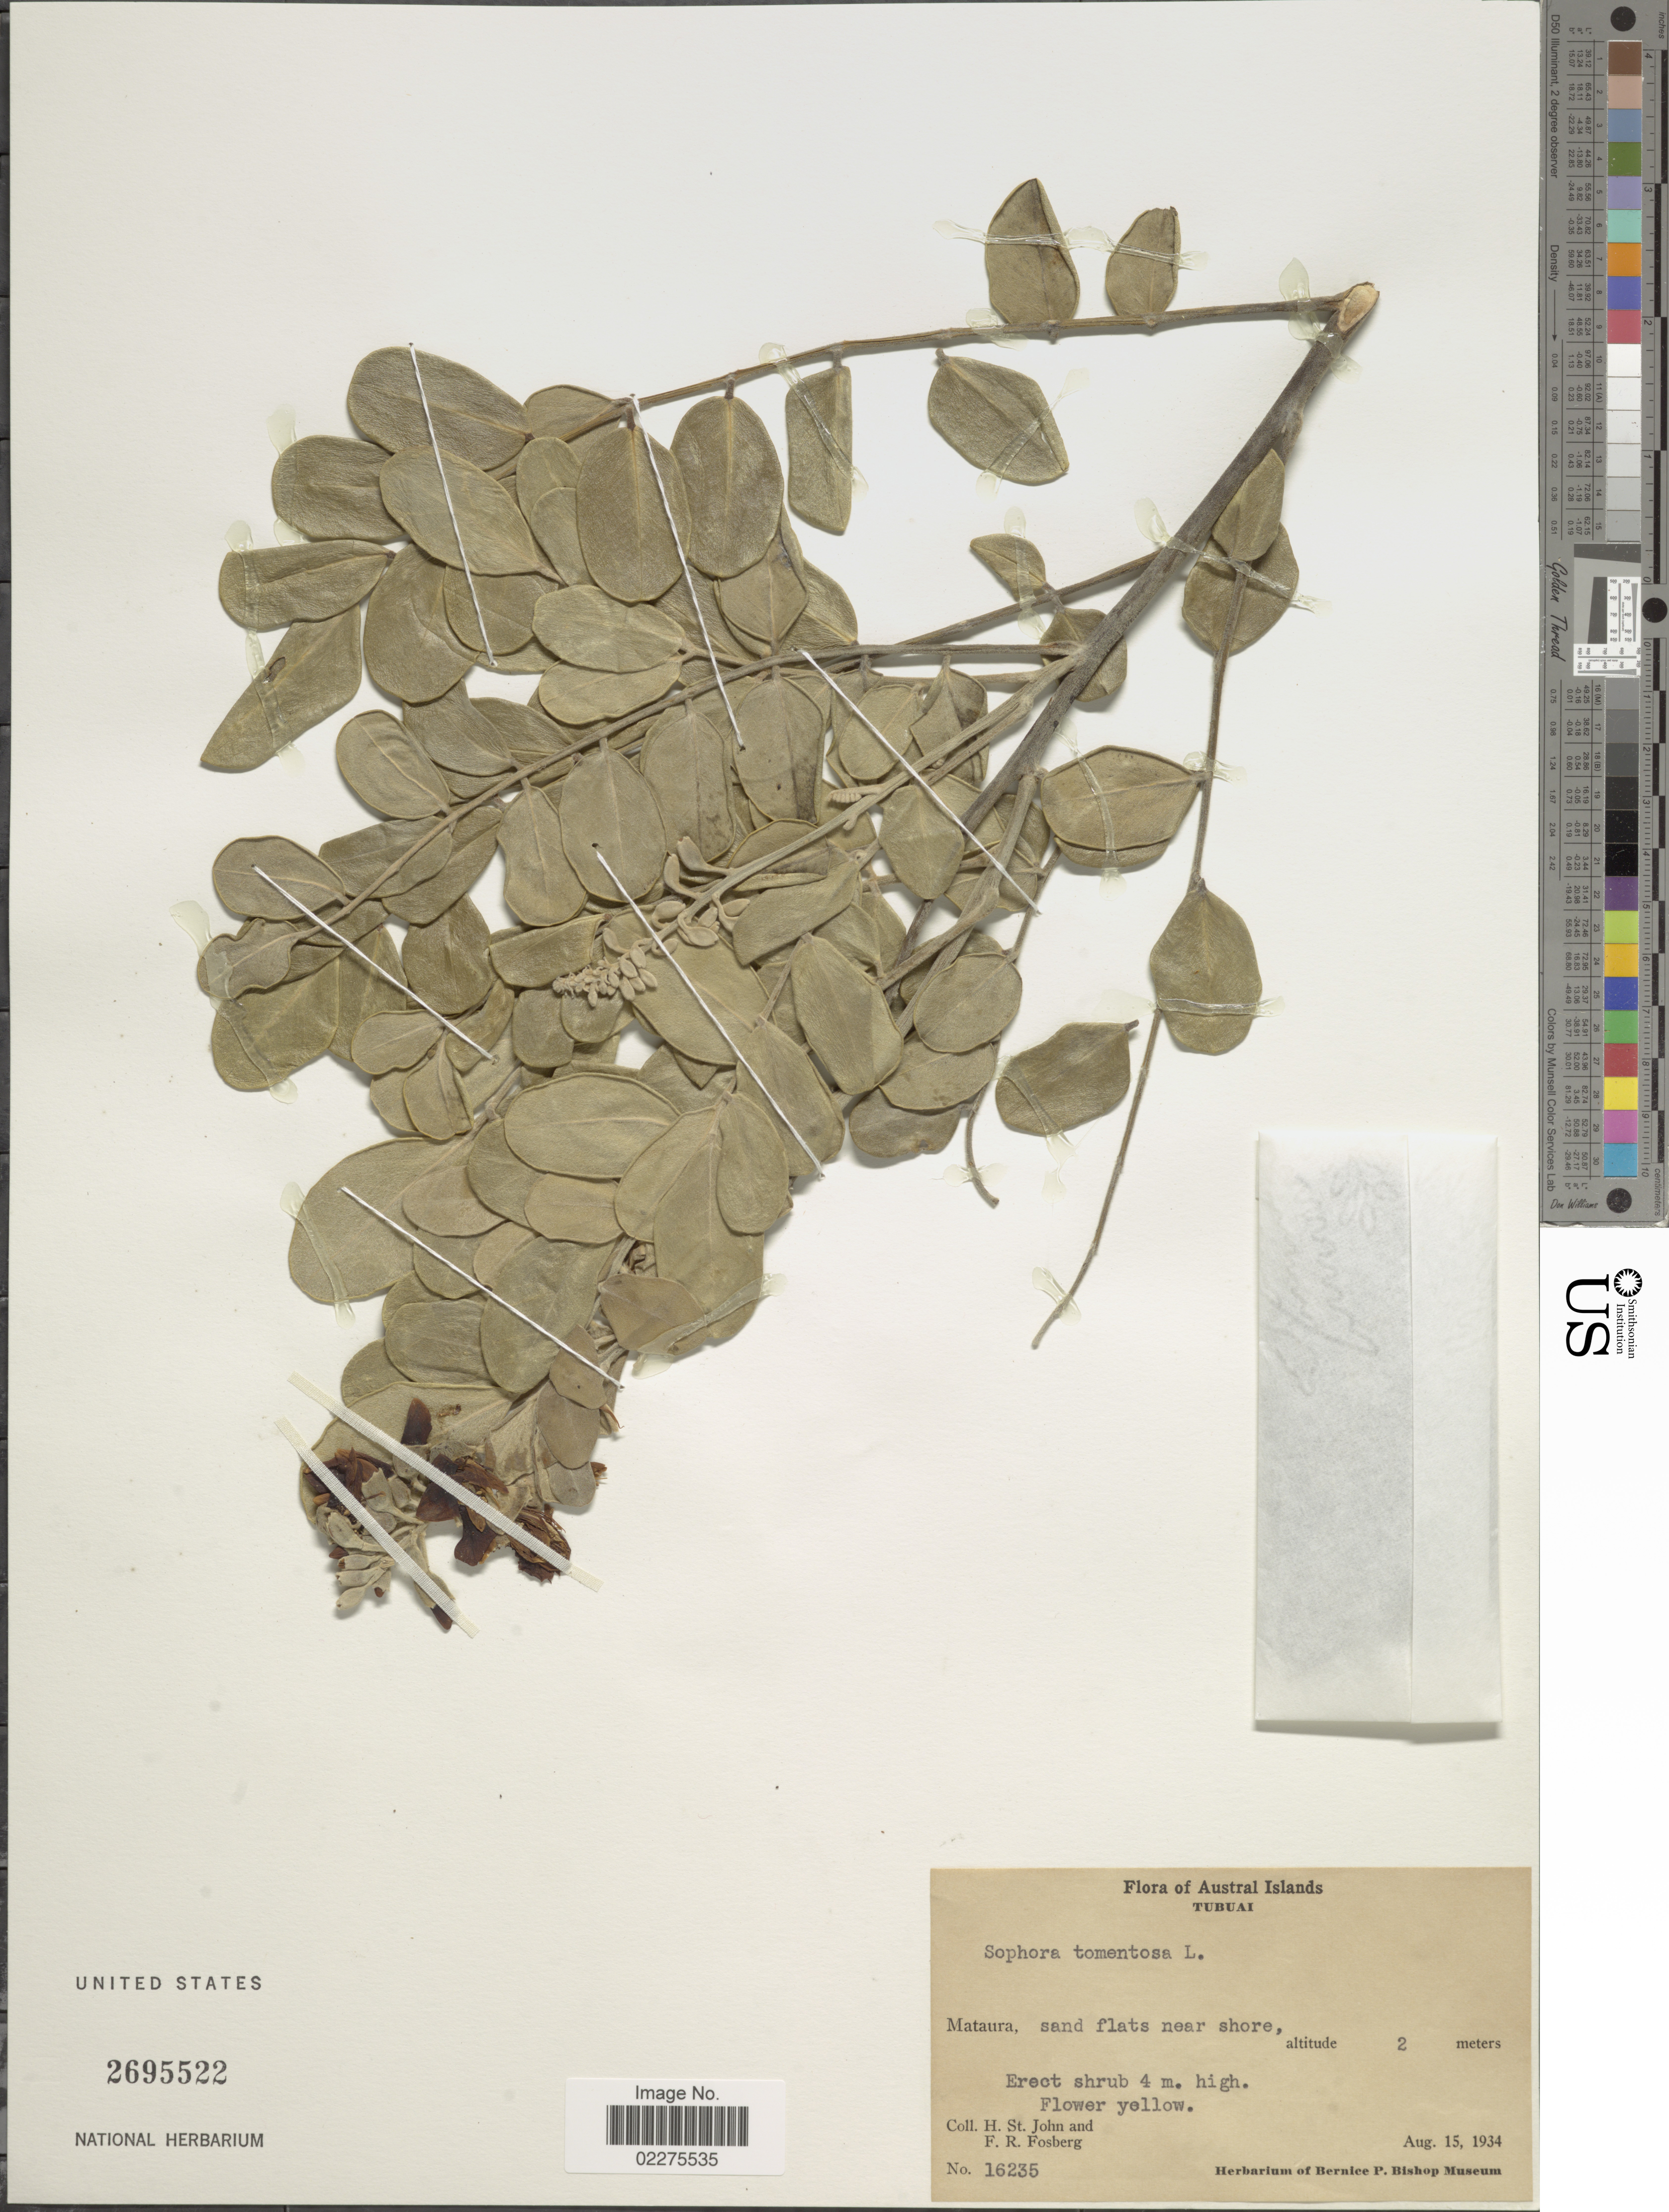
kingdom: Plantae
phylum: Tracheophyta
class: Magnoliopsida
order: Fabales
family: Fabaceae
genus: Sophora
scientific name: Sophora tomentosa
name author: L.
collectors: H. St. John & F. R. Fosberg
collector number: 16235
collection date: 1934-08-15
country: French Polynesia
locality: Tubuai. Mataura. Austral Islands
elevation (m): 2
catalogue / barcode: US 2695522